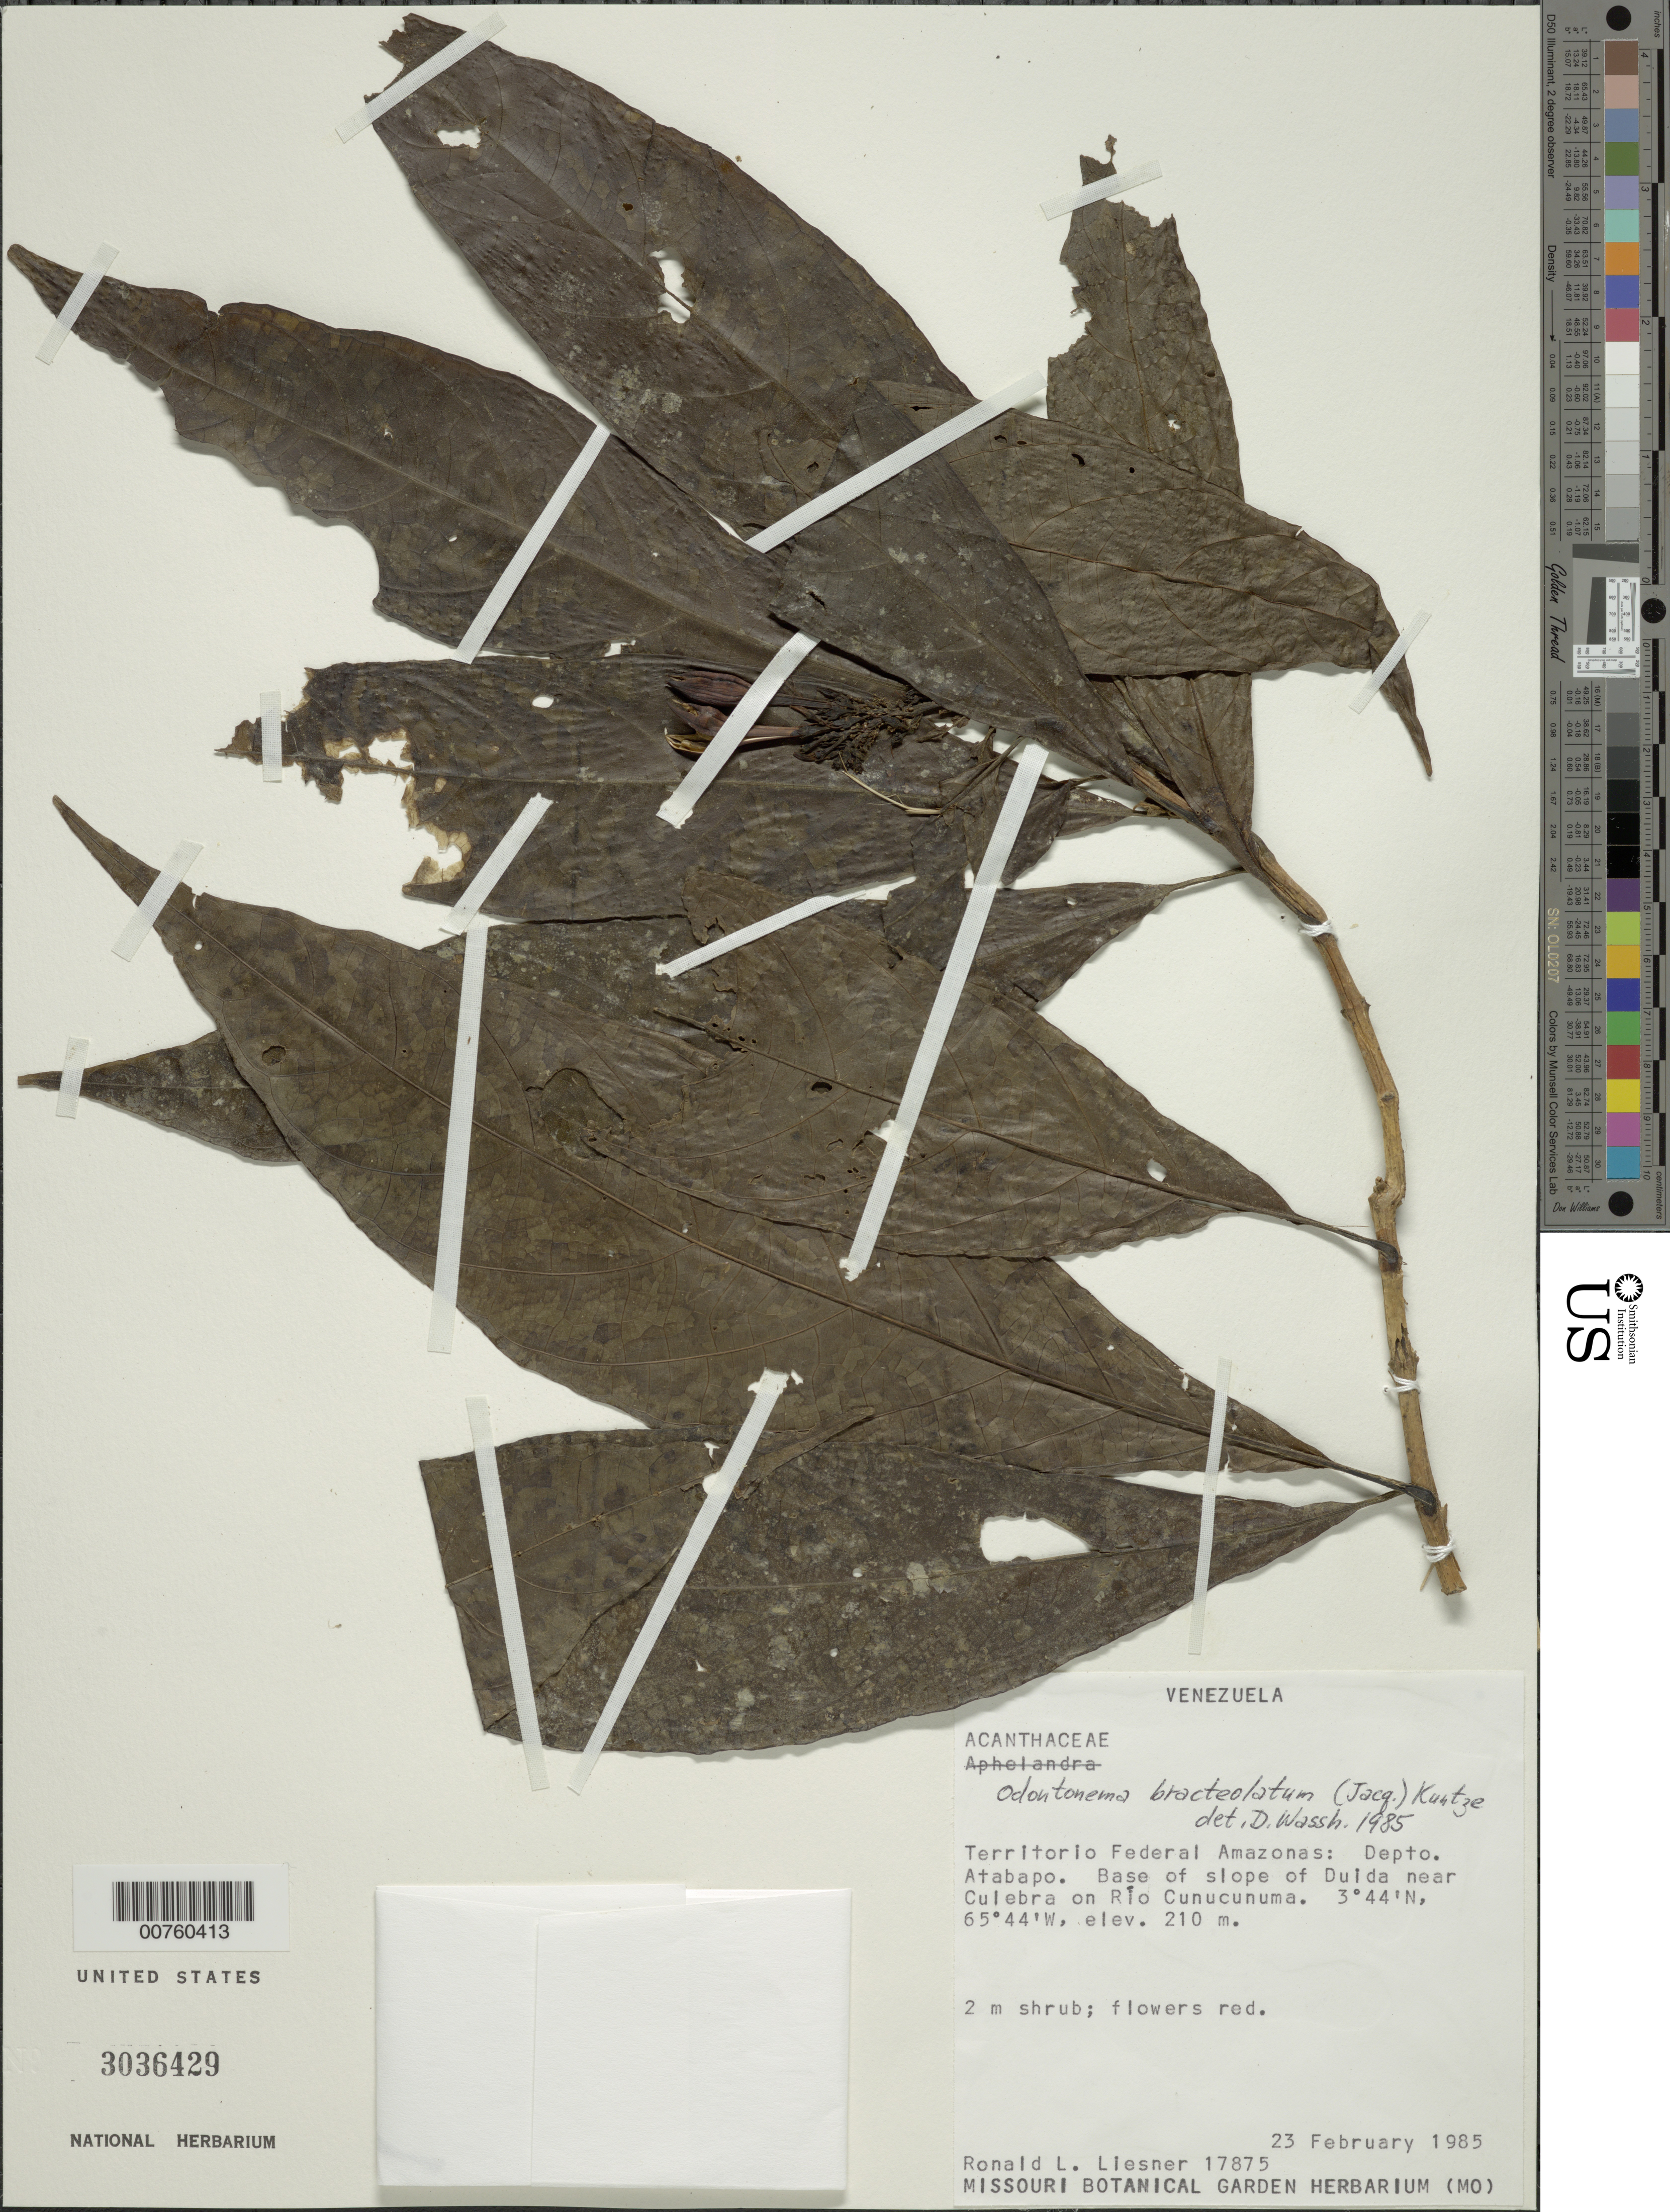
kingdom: Plantae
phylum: Tracheophyta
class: Magnoliopsida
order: Lamiales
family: Acanthaceae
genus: Odontonema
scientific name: Odontonema bracteolatum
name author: (Jacq.) Kuntze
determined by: Wasshausen, Dieter C., (BOT), Smithsonian Institution - National Museum of Natural History (UNITED STATES)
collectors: R. L. Liesner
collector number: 17875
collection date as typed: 23-Feb-85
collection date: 1985-02-23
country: Venezuela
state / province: Amazonas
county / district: Atabapo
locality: Duida, base of slope, near Culebra on Río Cunucunuma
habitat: Base of slope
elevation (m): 210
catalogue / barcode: US 3036429